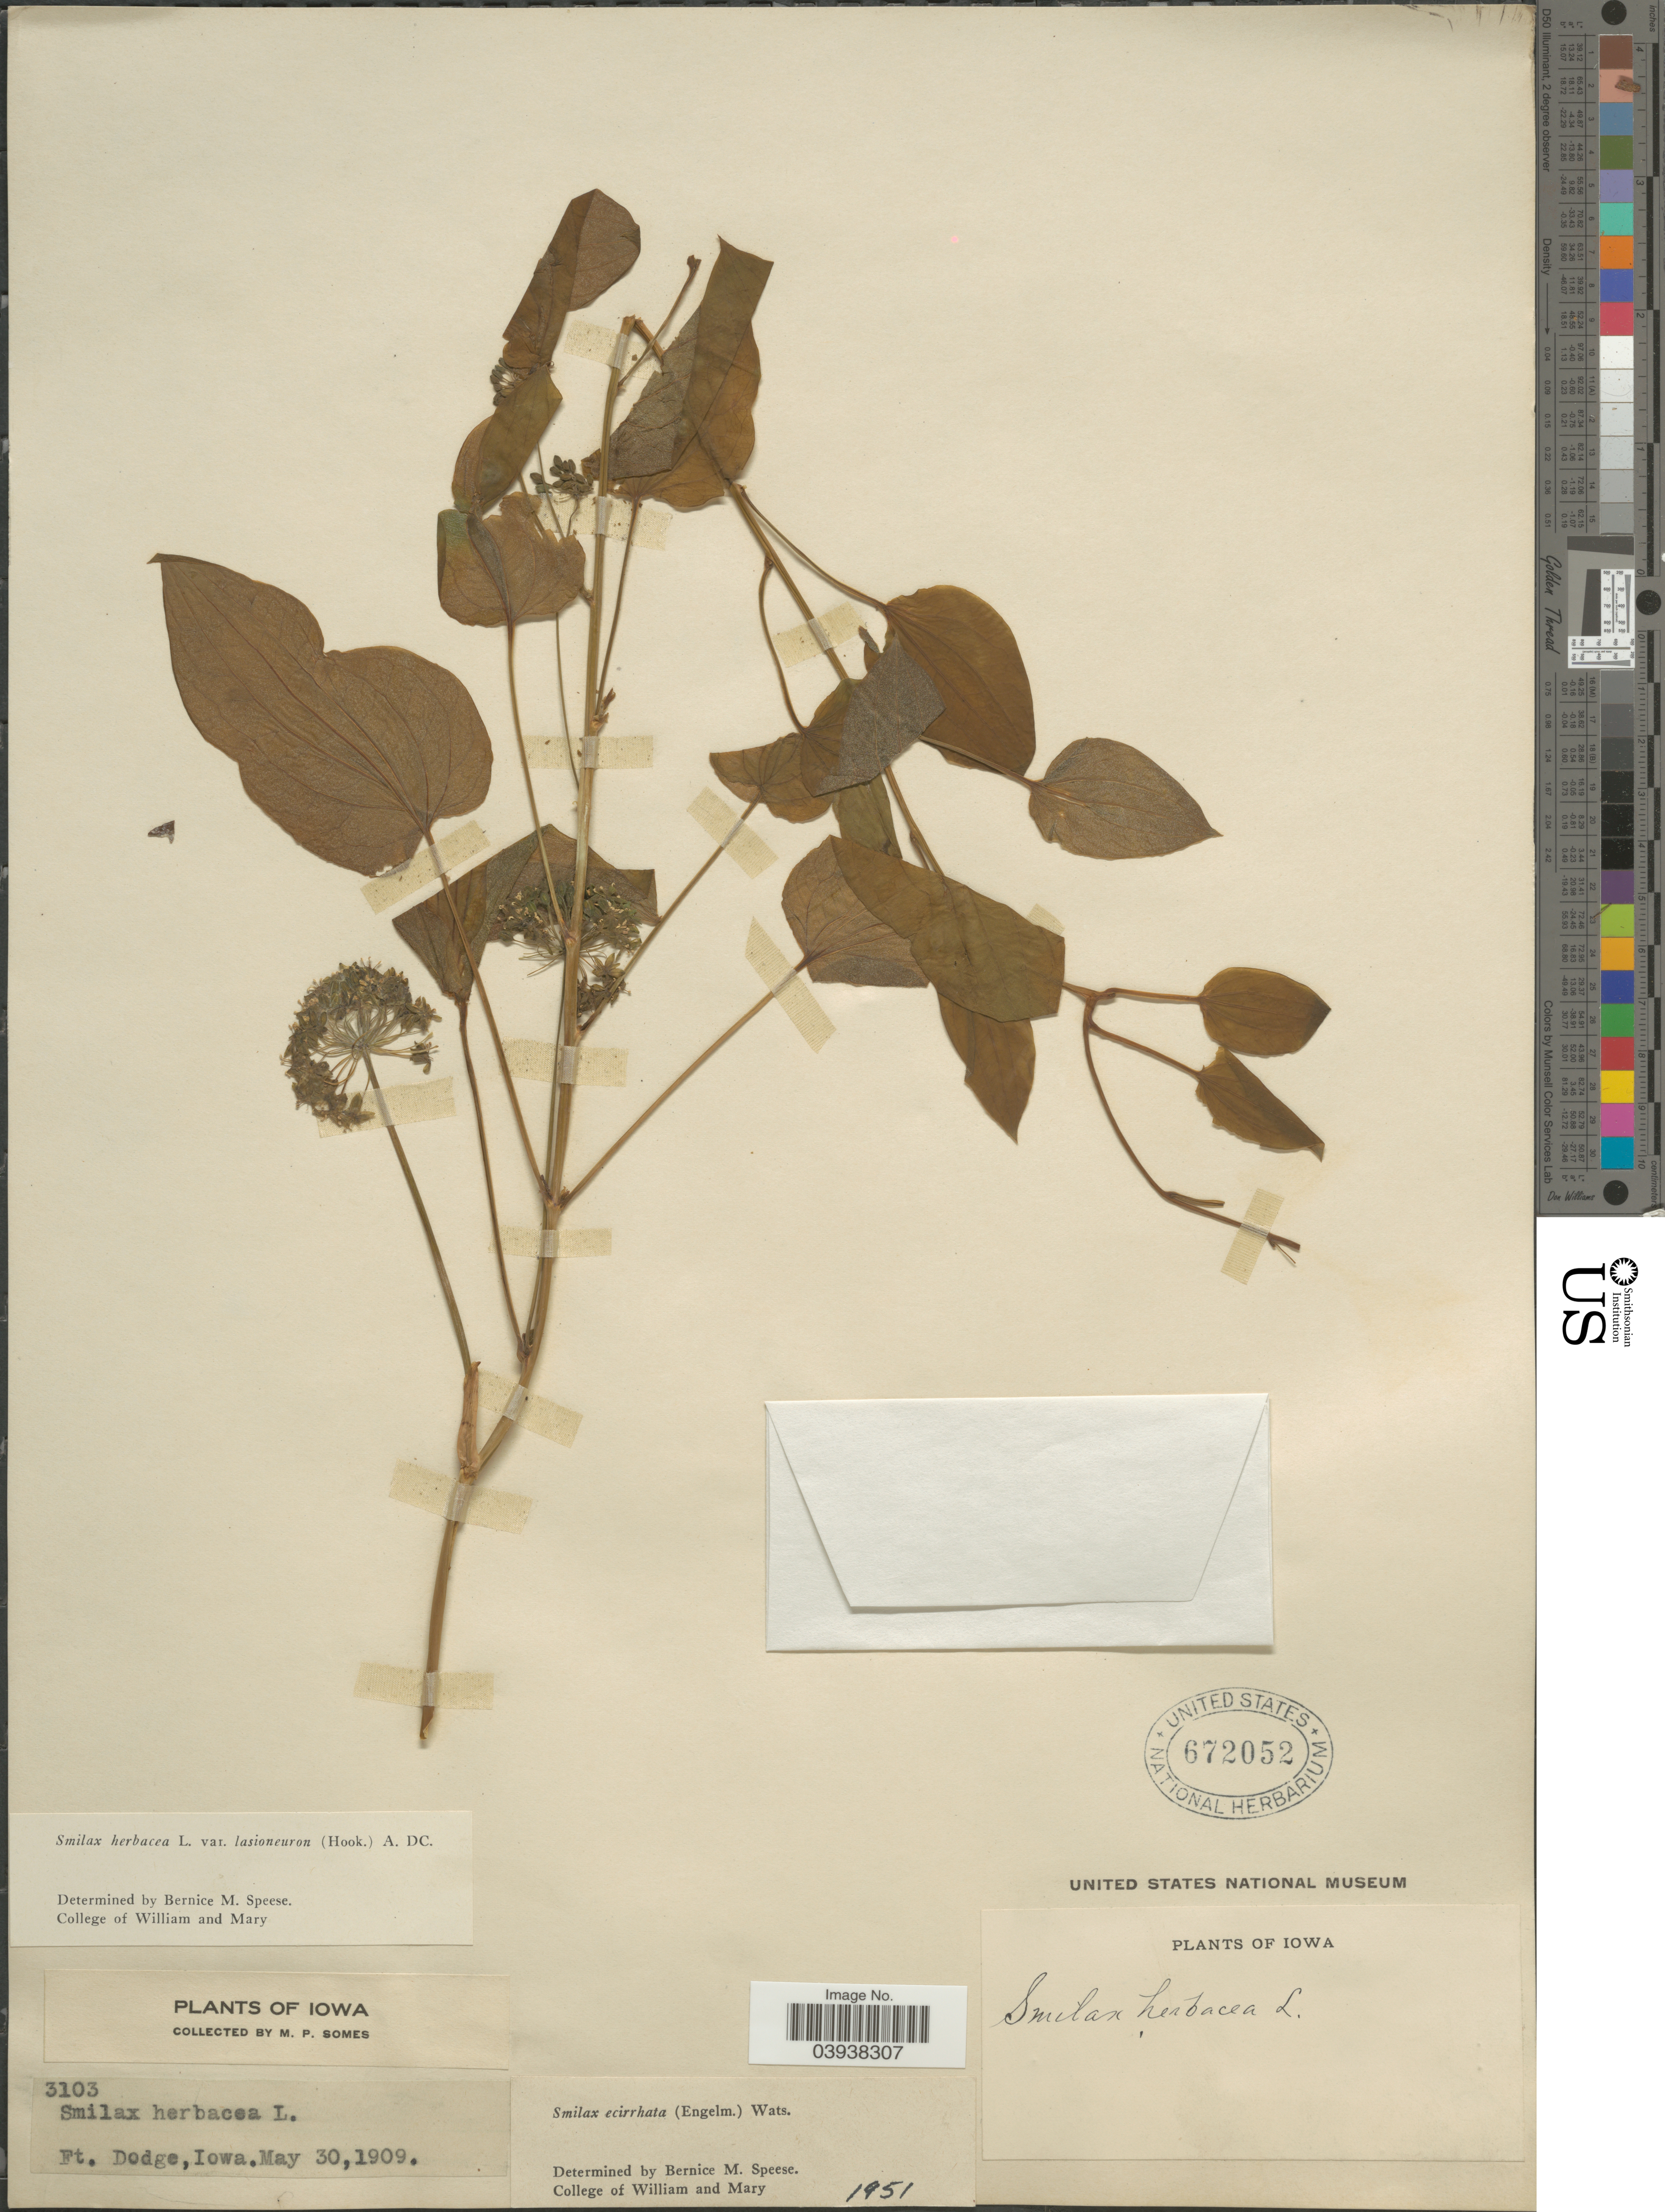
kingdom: Plantae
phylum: Tracheophyta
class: Liliopsida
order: Liliales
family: Smilacaceae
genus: Smilax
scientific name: Smilax ecirrhata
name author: (Engelm. ex Kunth) S. Watson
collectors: M. Somes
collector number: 3103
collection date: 1909-05-30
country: United States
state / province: Iowa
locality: Ft. Dodge.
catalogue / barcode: US 672052